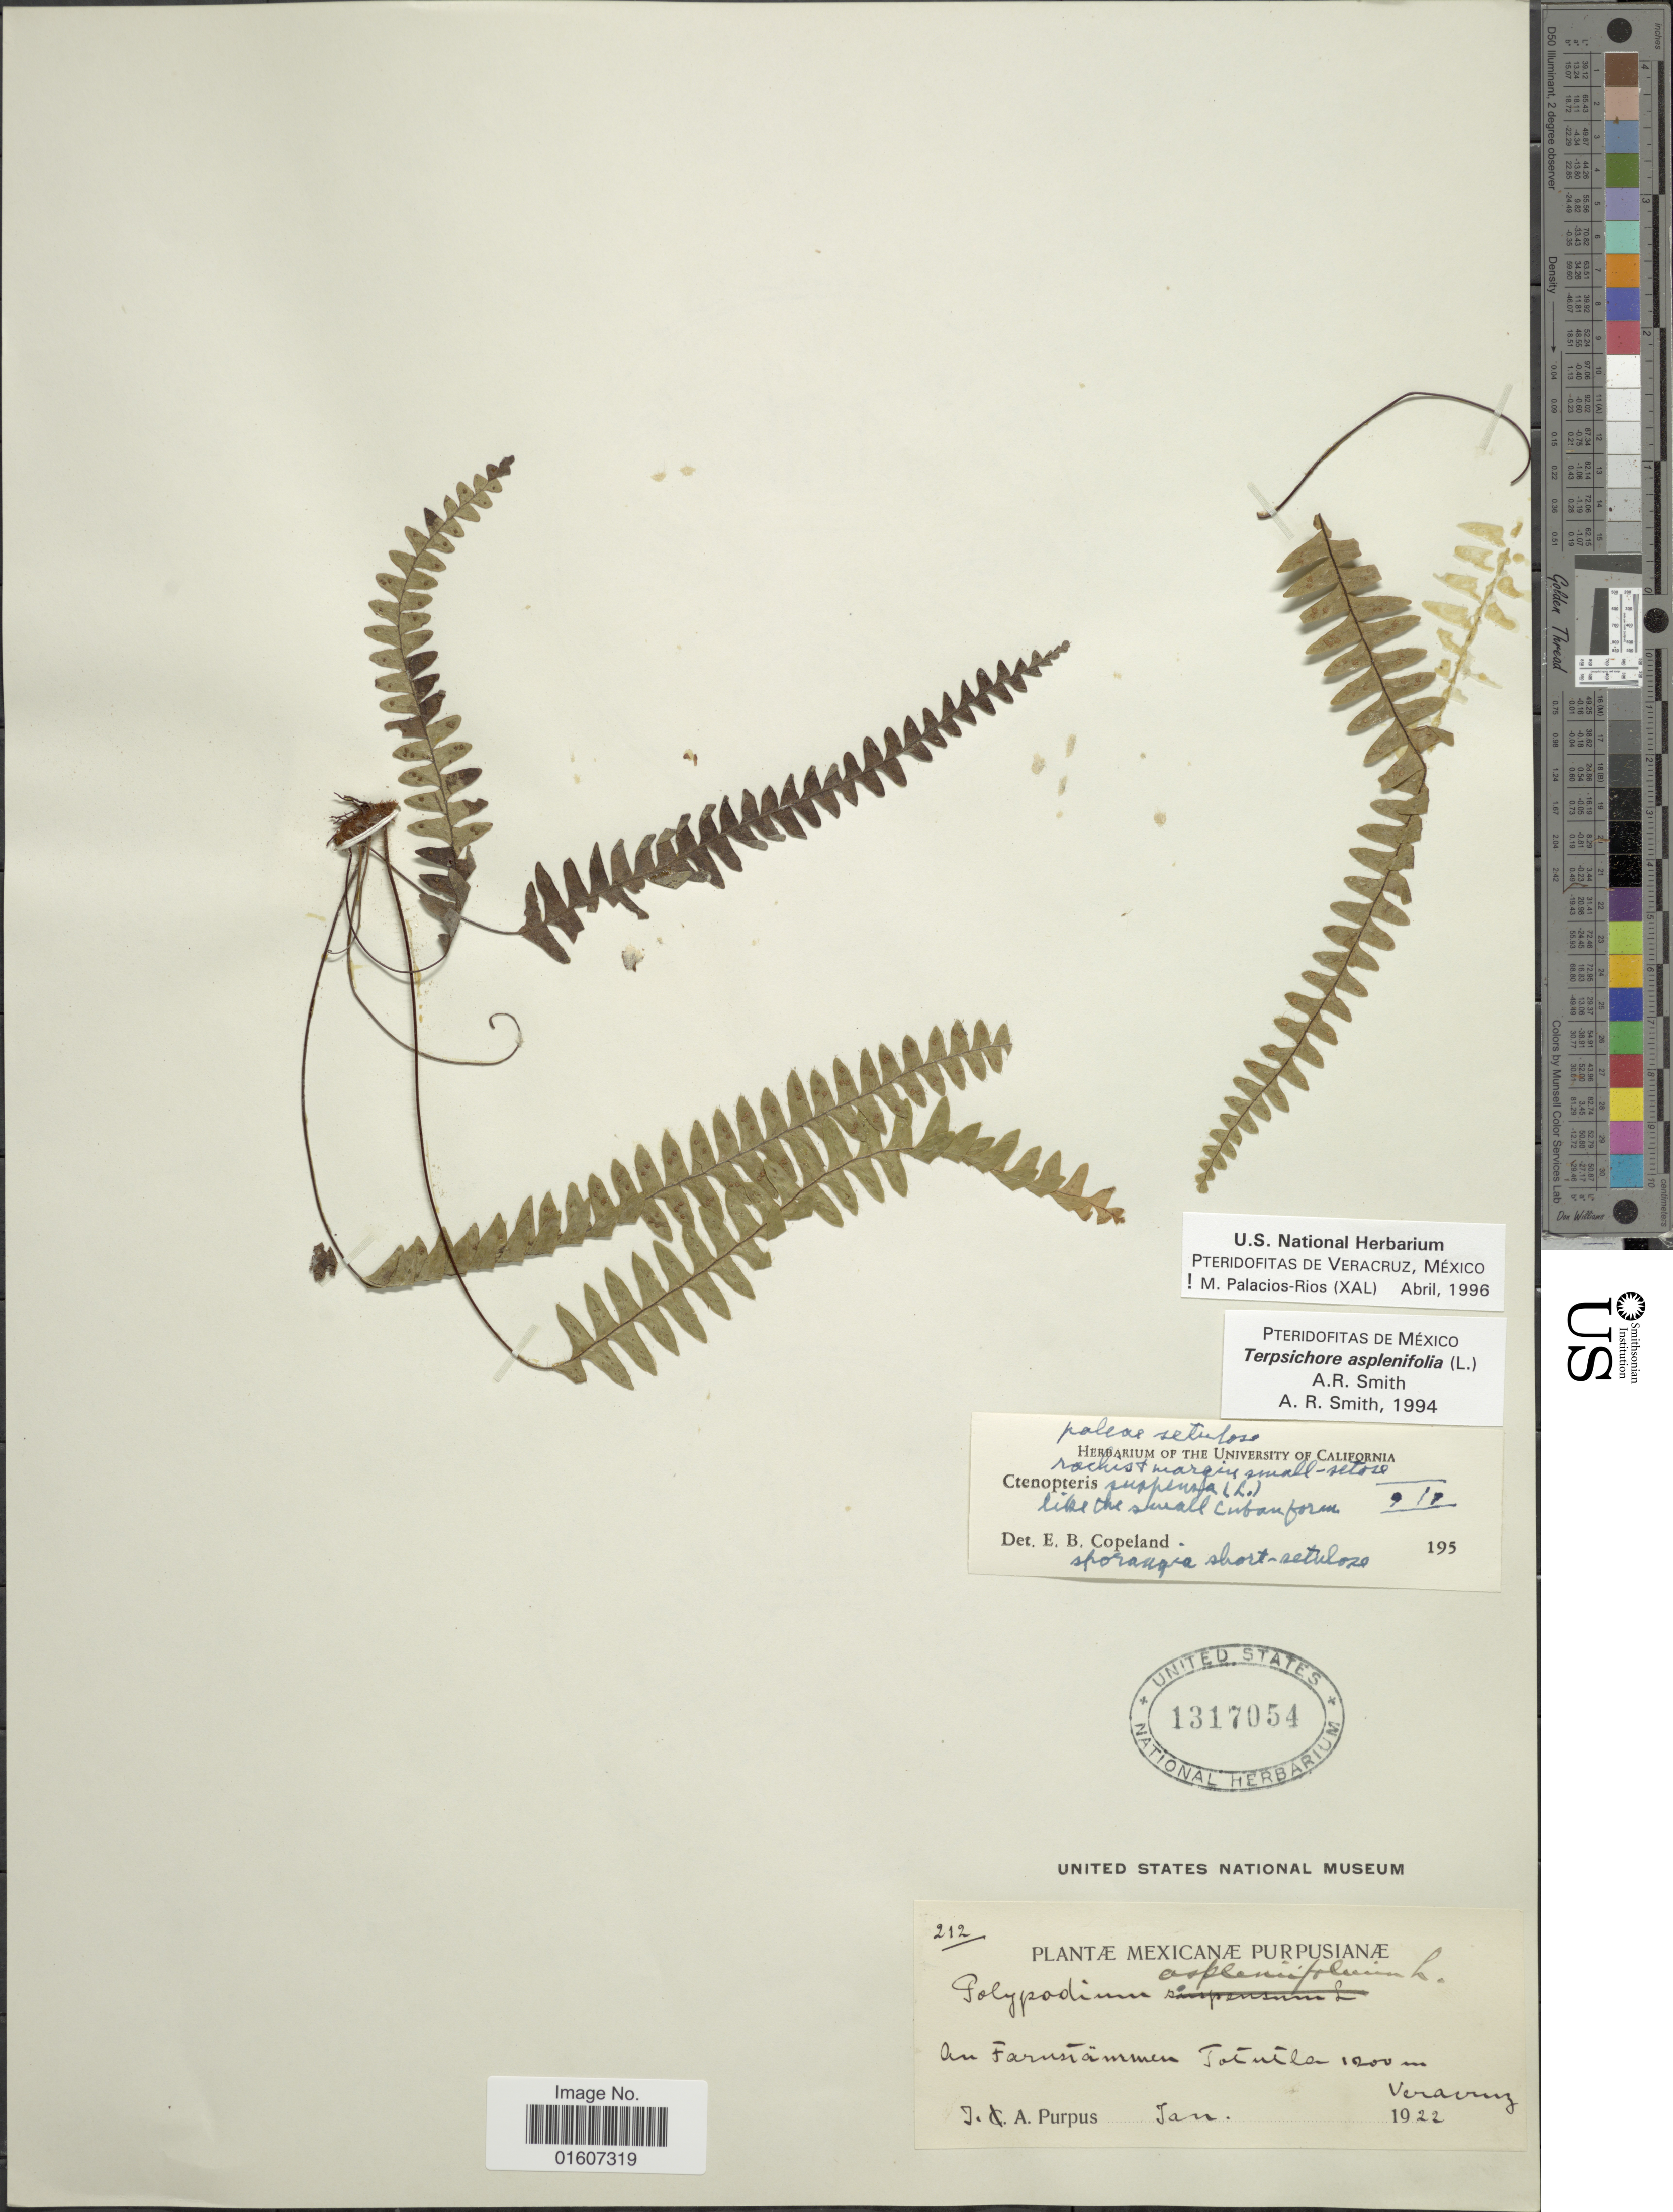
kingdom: Plantae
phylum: Tracheophyta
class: Polypodiopsida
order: Polypodiales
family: Polypodiaceae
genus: Terpsichore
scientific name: Terpsichore asplenifolia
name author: (L.) A.R. Sm.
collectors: J. A. Purpus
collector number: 212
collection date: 1922-01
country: Mexico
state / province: Veracruz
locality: Totutla, Vera Cruz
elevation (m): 1200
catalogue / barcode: US 1317054